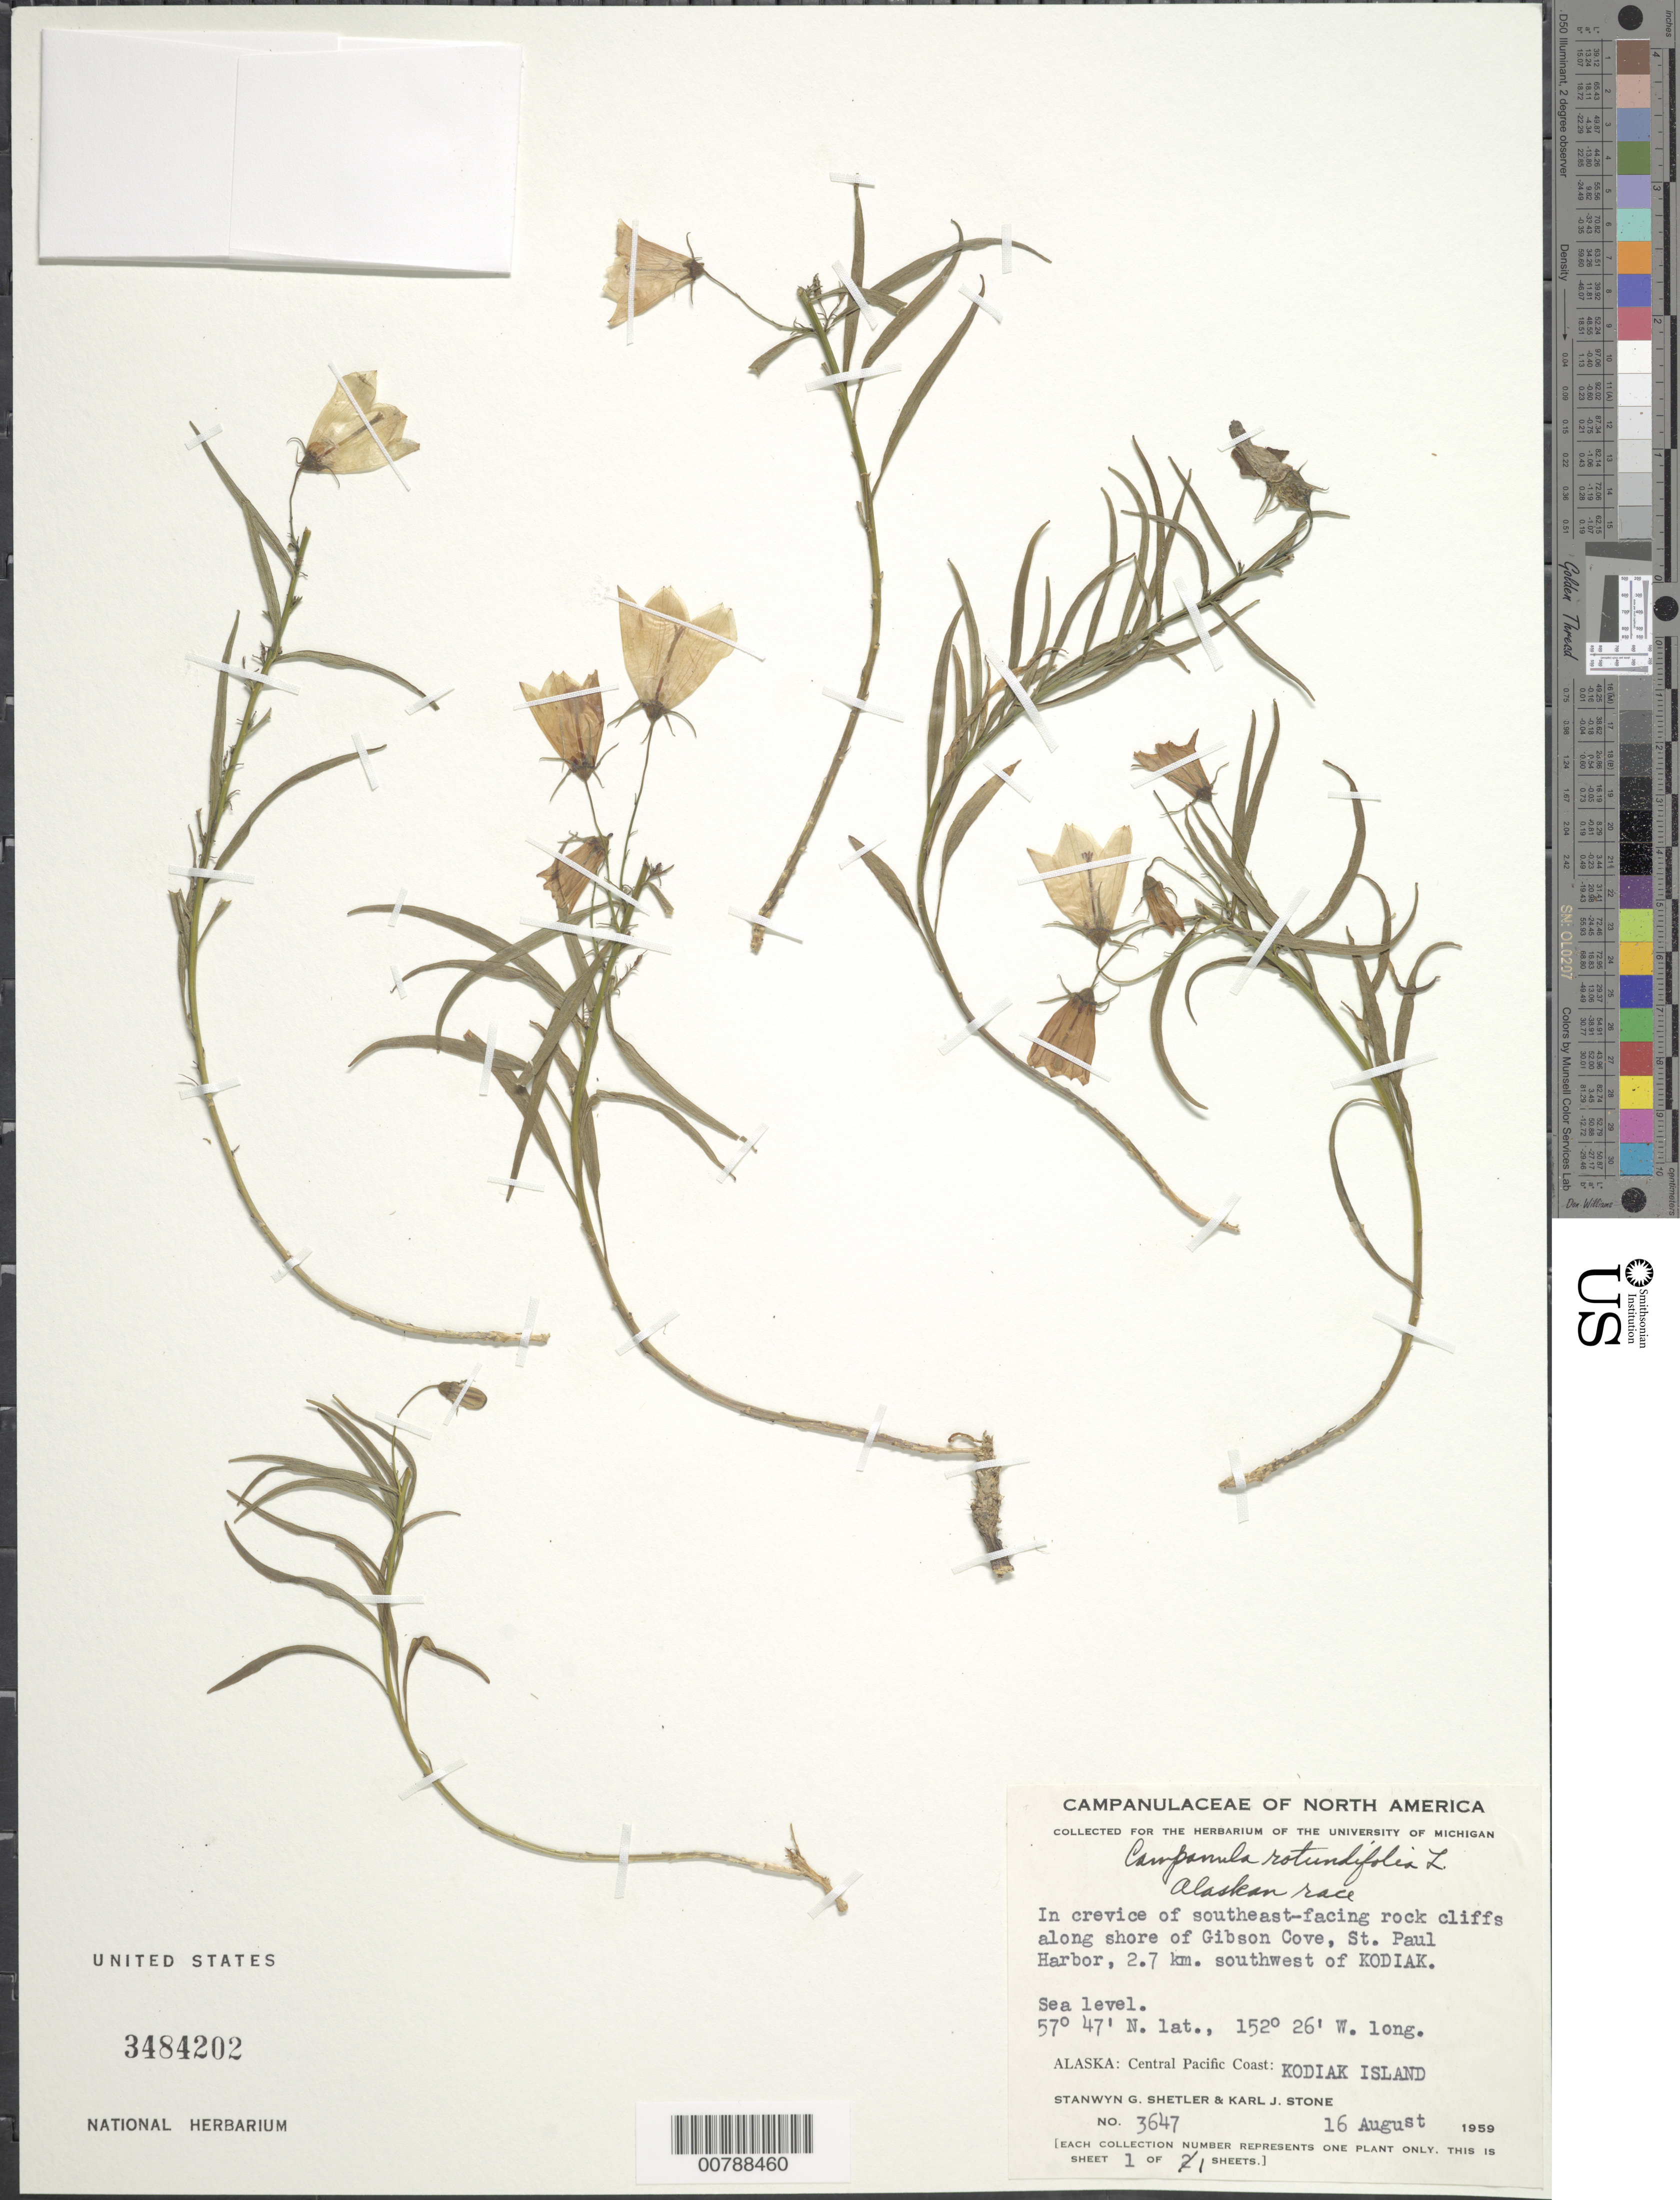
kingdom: Plantae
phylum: Tracheophyta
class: Magnoliopsida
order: Asterales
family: Campanulaceae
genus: Campanula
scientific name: Campanula rotundifolia L. Alaskan race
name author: L.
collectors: S. Shetler & K. J. Stone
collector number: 3647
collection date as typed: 16 August 1959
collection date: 1959-08-16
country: United States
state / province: Alaska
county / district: Kodiak Island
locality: Gibson Cove, St. Paul Harbor, 2.7 km. southwest of Kodiak.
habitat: In crevice of southeast-facing rock cliffs along shore.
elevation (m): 0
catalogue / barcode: US 3484202